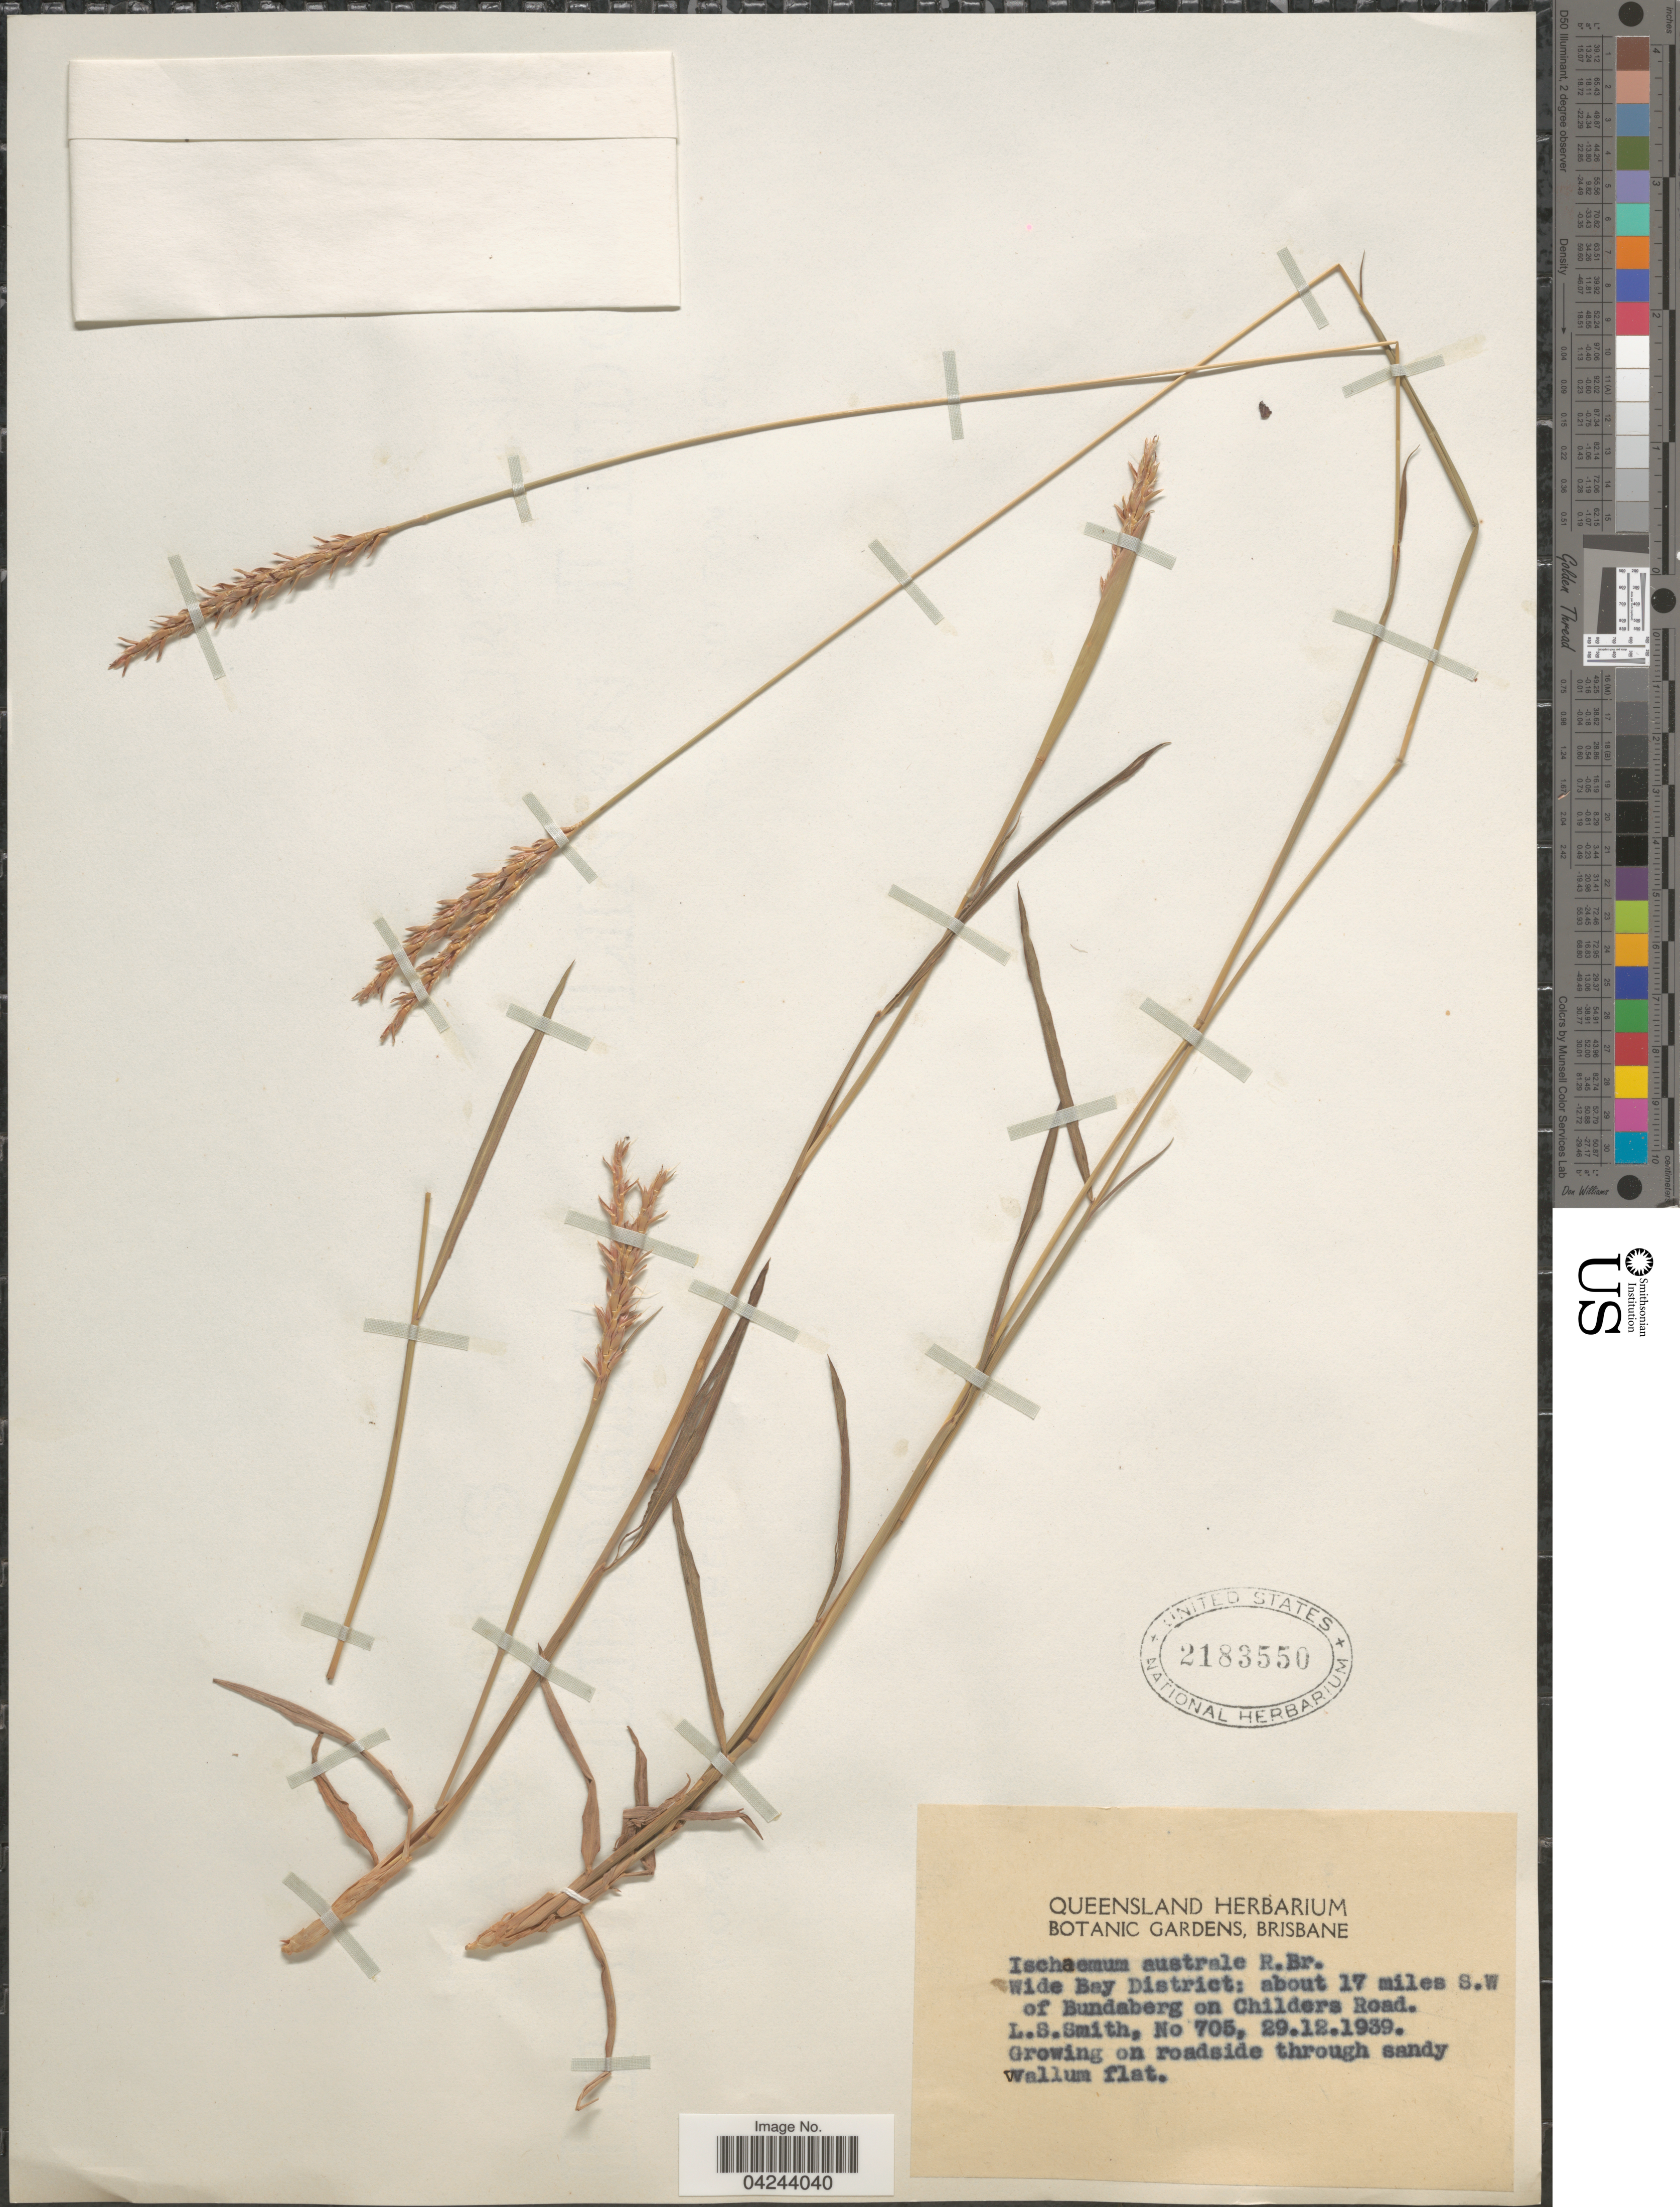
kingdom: Plantae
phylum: Tracheophyta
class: Liliopsida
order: Poales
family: Poaceae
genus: Ischaemum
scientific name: Ischaemum australe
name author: R. Br.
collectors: L. Smith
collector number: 705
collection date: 1939-12-29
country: Australia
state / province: Queensland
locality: Wide Bay District: about 17 miles S.W of Bundsberg in Childers Road.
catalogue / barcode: US 2183550